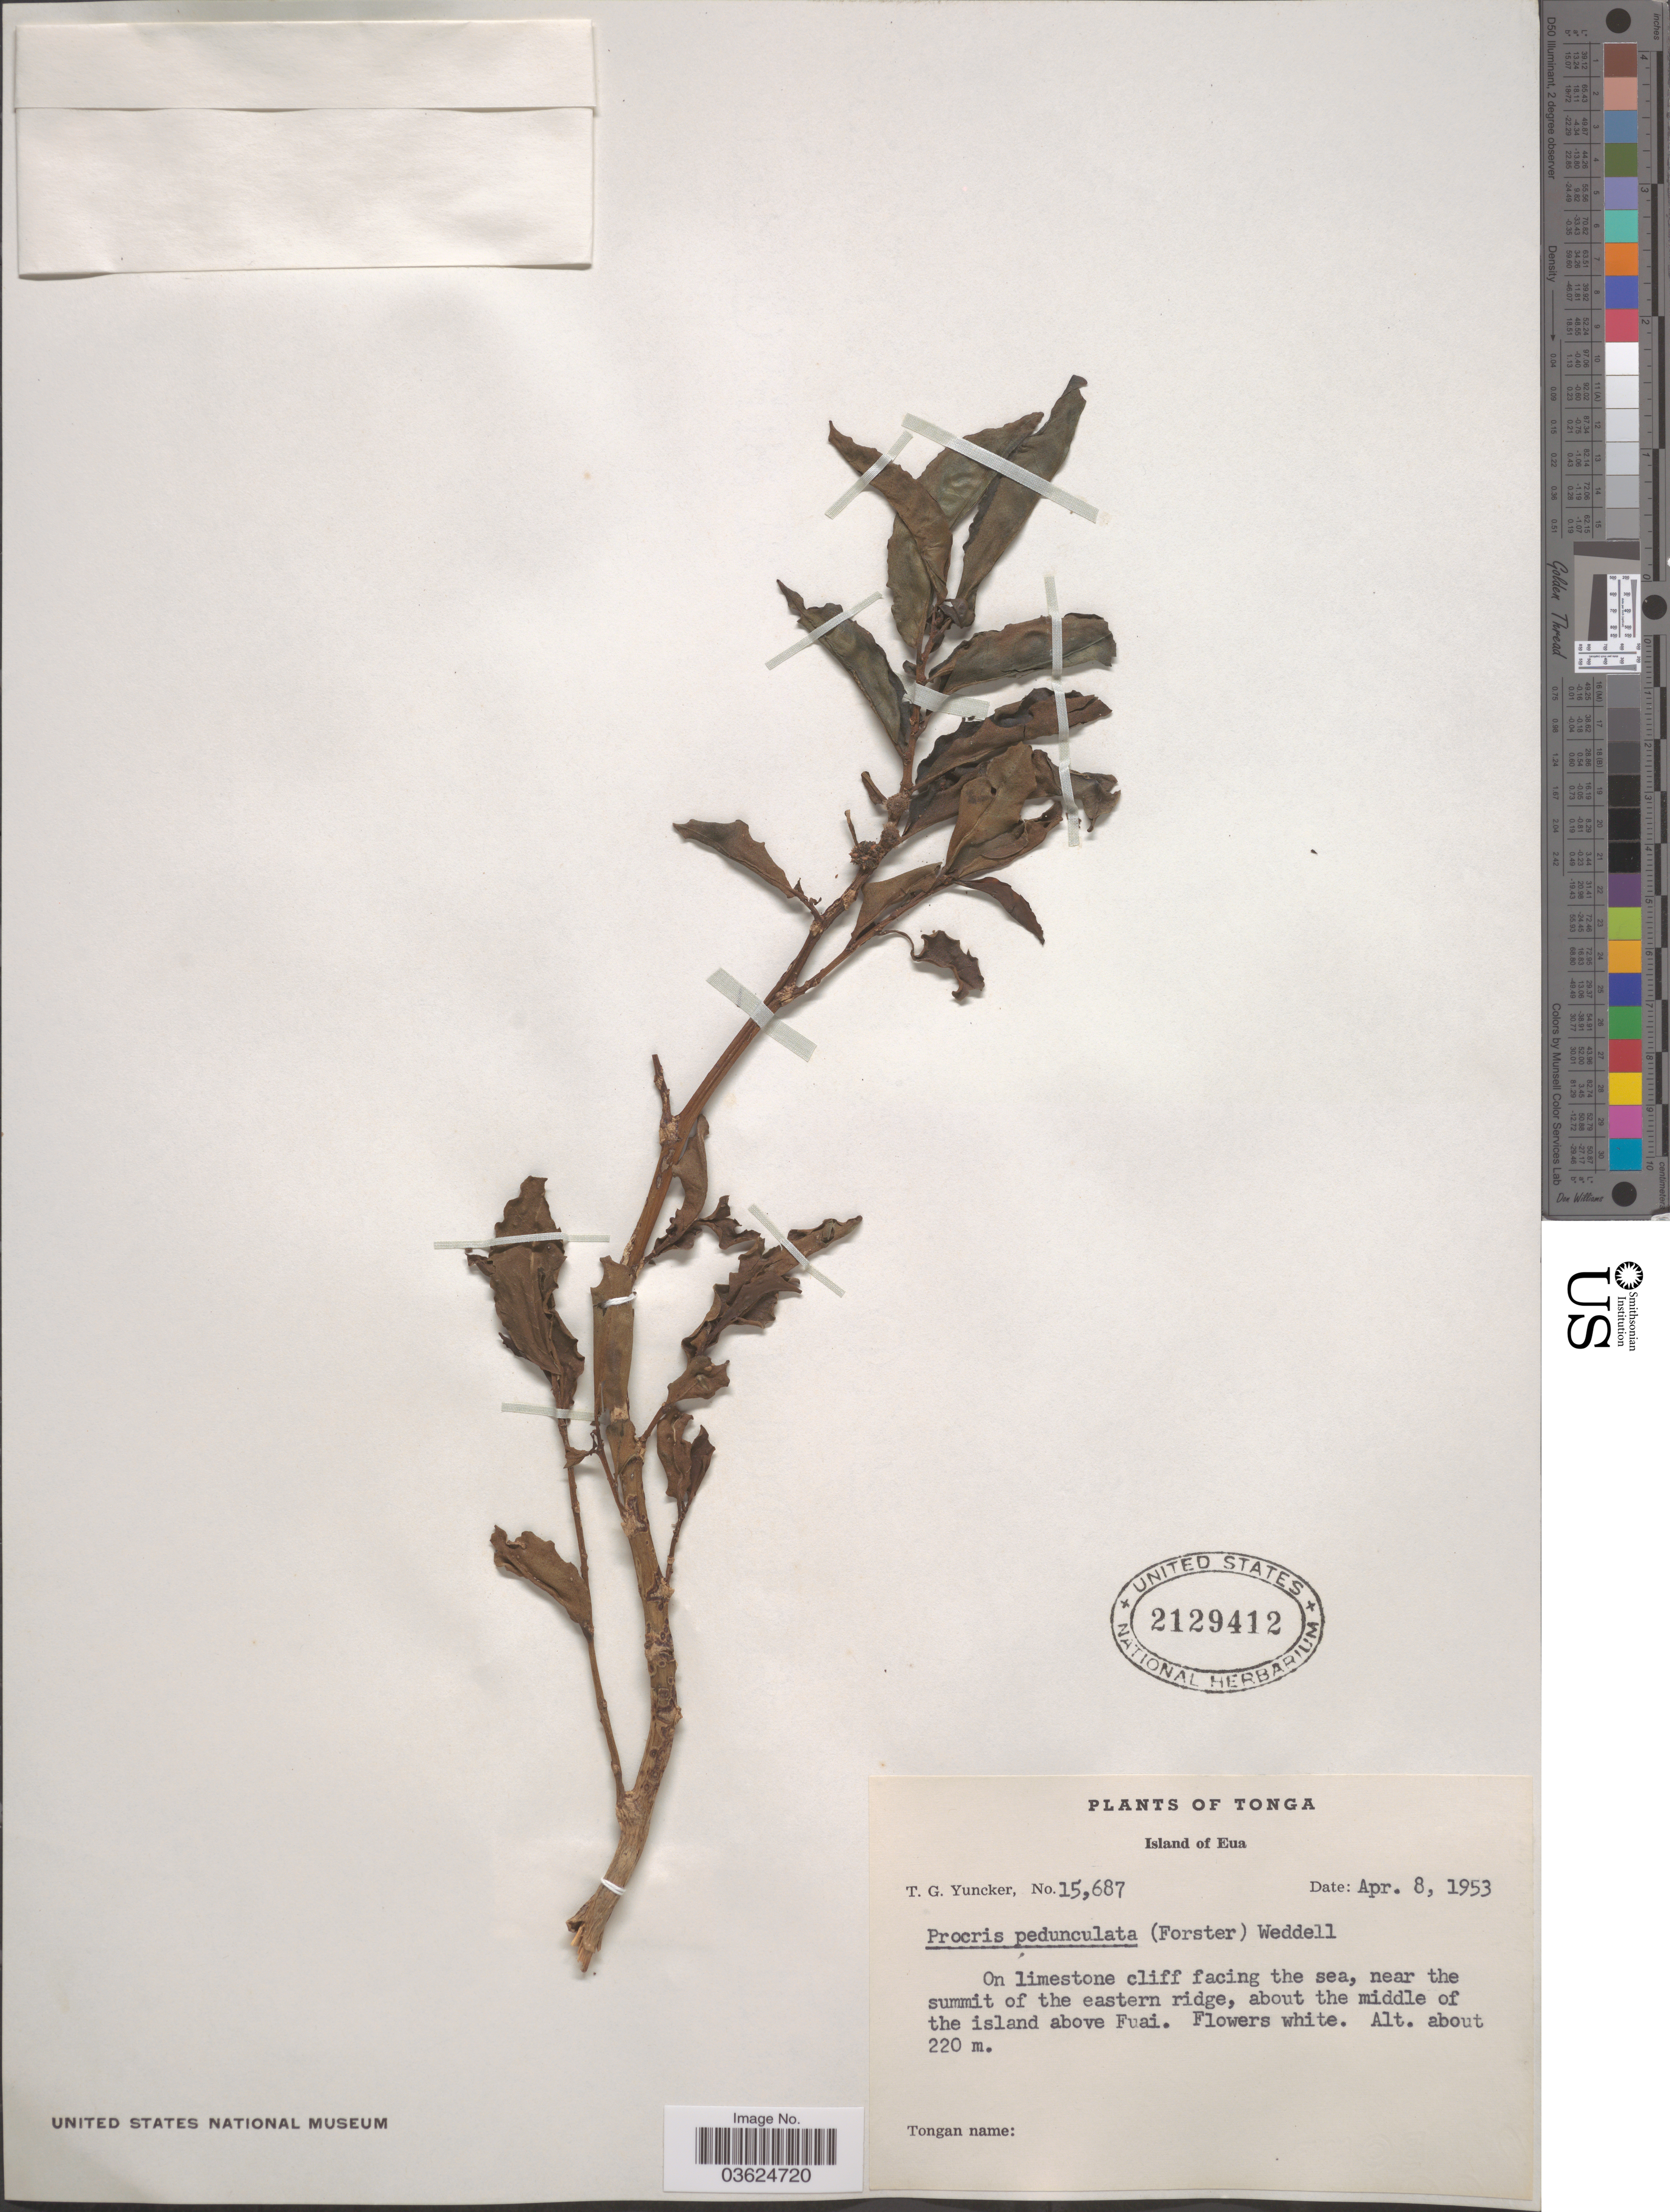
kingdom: Plantae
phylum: Tracheophyta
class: Magnoliopsida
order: Rosales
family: Urticaceae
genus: Procris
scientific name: Procris pedunculata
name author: (J.R. Forst. & G. Forst.) Wedd.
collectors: T. G. Yuncker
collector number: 15687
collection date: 1953-04-08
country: Tonga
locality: Tonga. Island of Eua. Near the summit of the eastern ridge, about the middle of the island above Fuai.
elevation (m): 220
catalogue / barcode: US 2129412